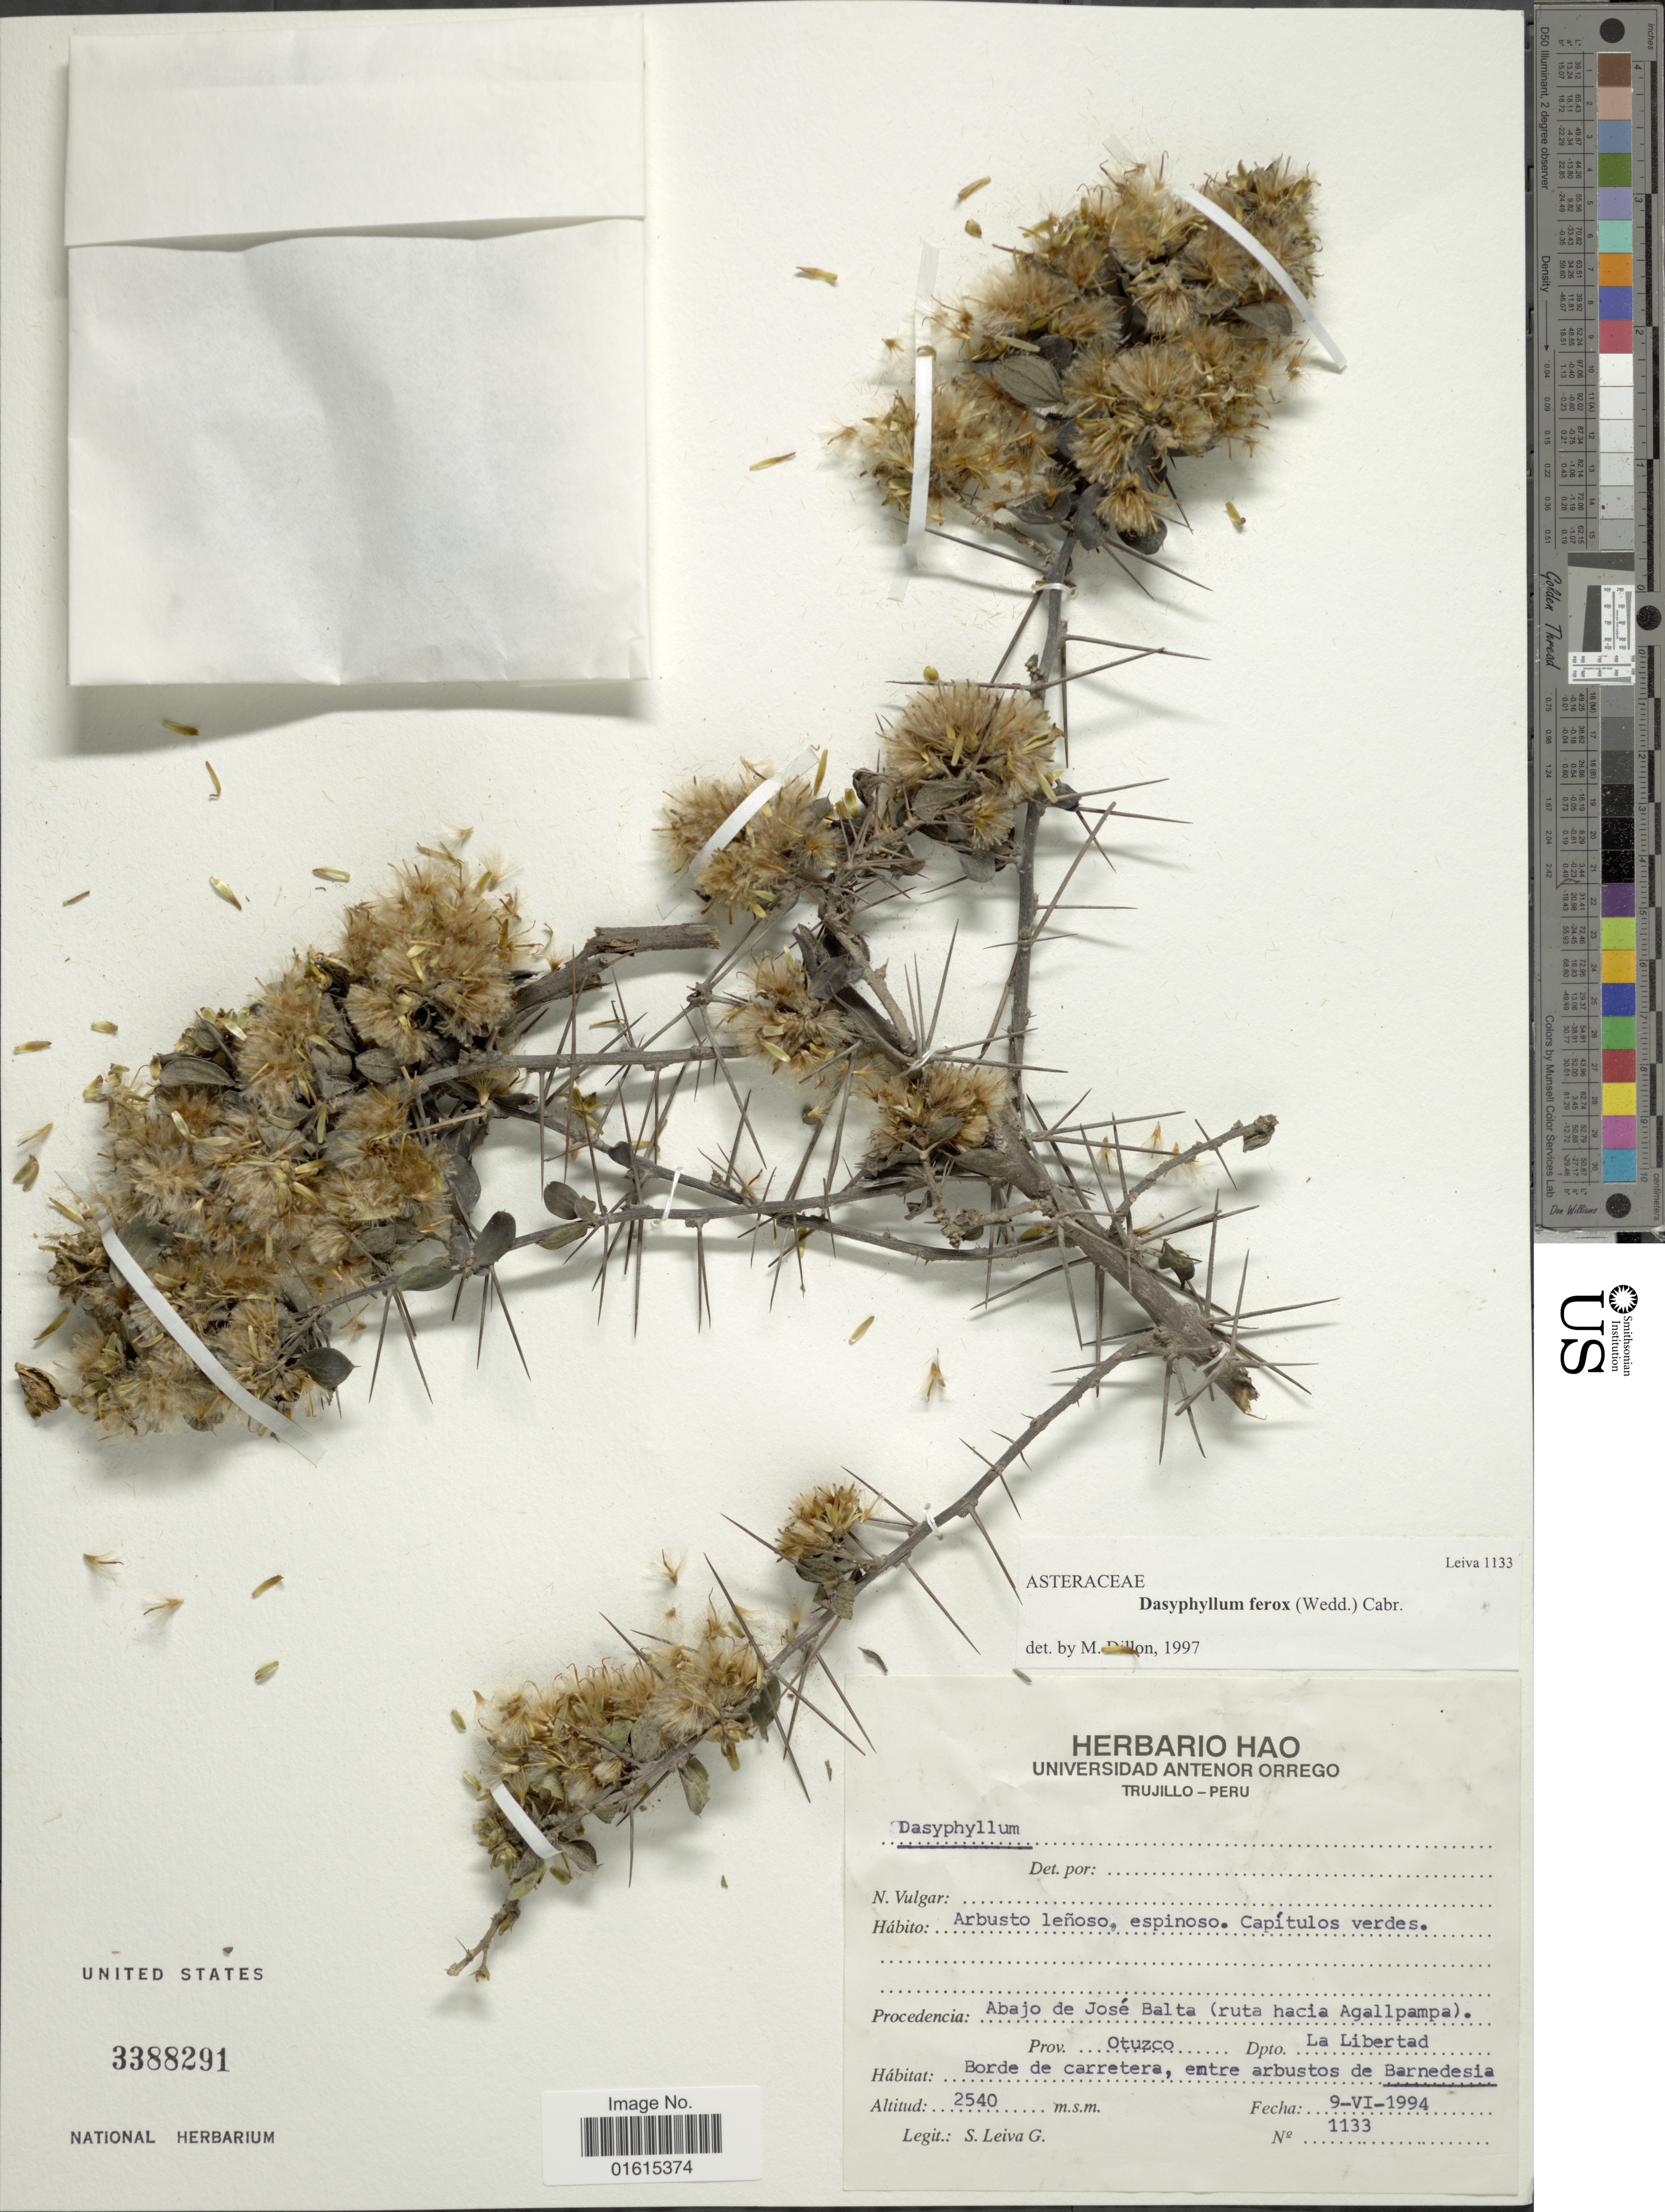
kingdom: Plantae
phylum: Tracheophyta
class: Magnoliopsida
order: Asterales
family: Asteraceae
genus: Dasyphyllum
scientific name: Dasyphyllum ferox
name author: (Wedd.) Cabrera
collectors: S. Leiva G.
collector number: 1133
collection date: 1994-06-09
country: Peru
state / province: La Libertad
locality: Procedencia Abajo de Jose Balta (ruta hacia Agallpampa), Prov. Otuzco, Dpto. La Libertad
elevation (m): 2540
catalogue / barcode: US 3388291